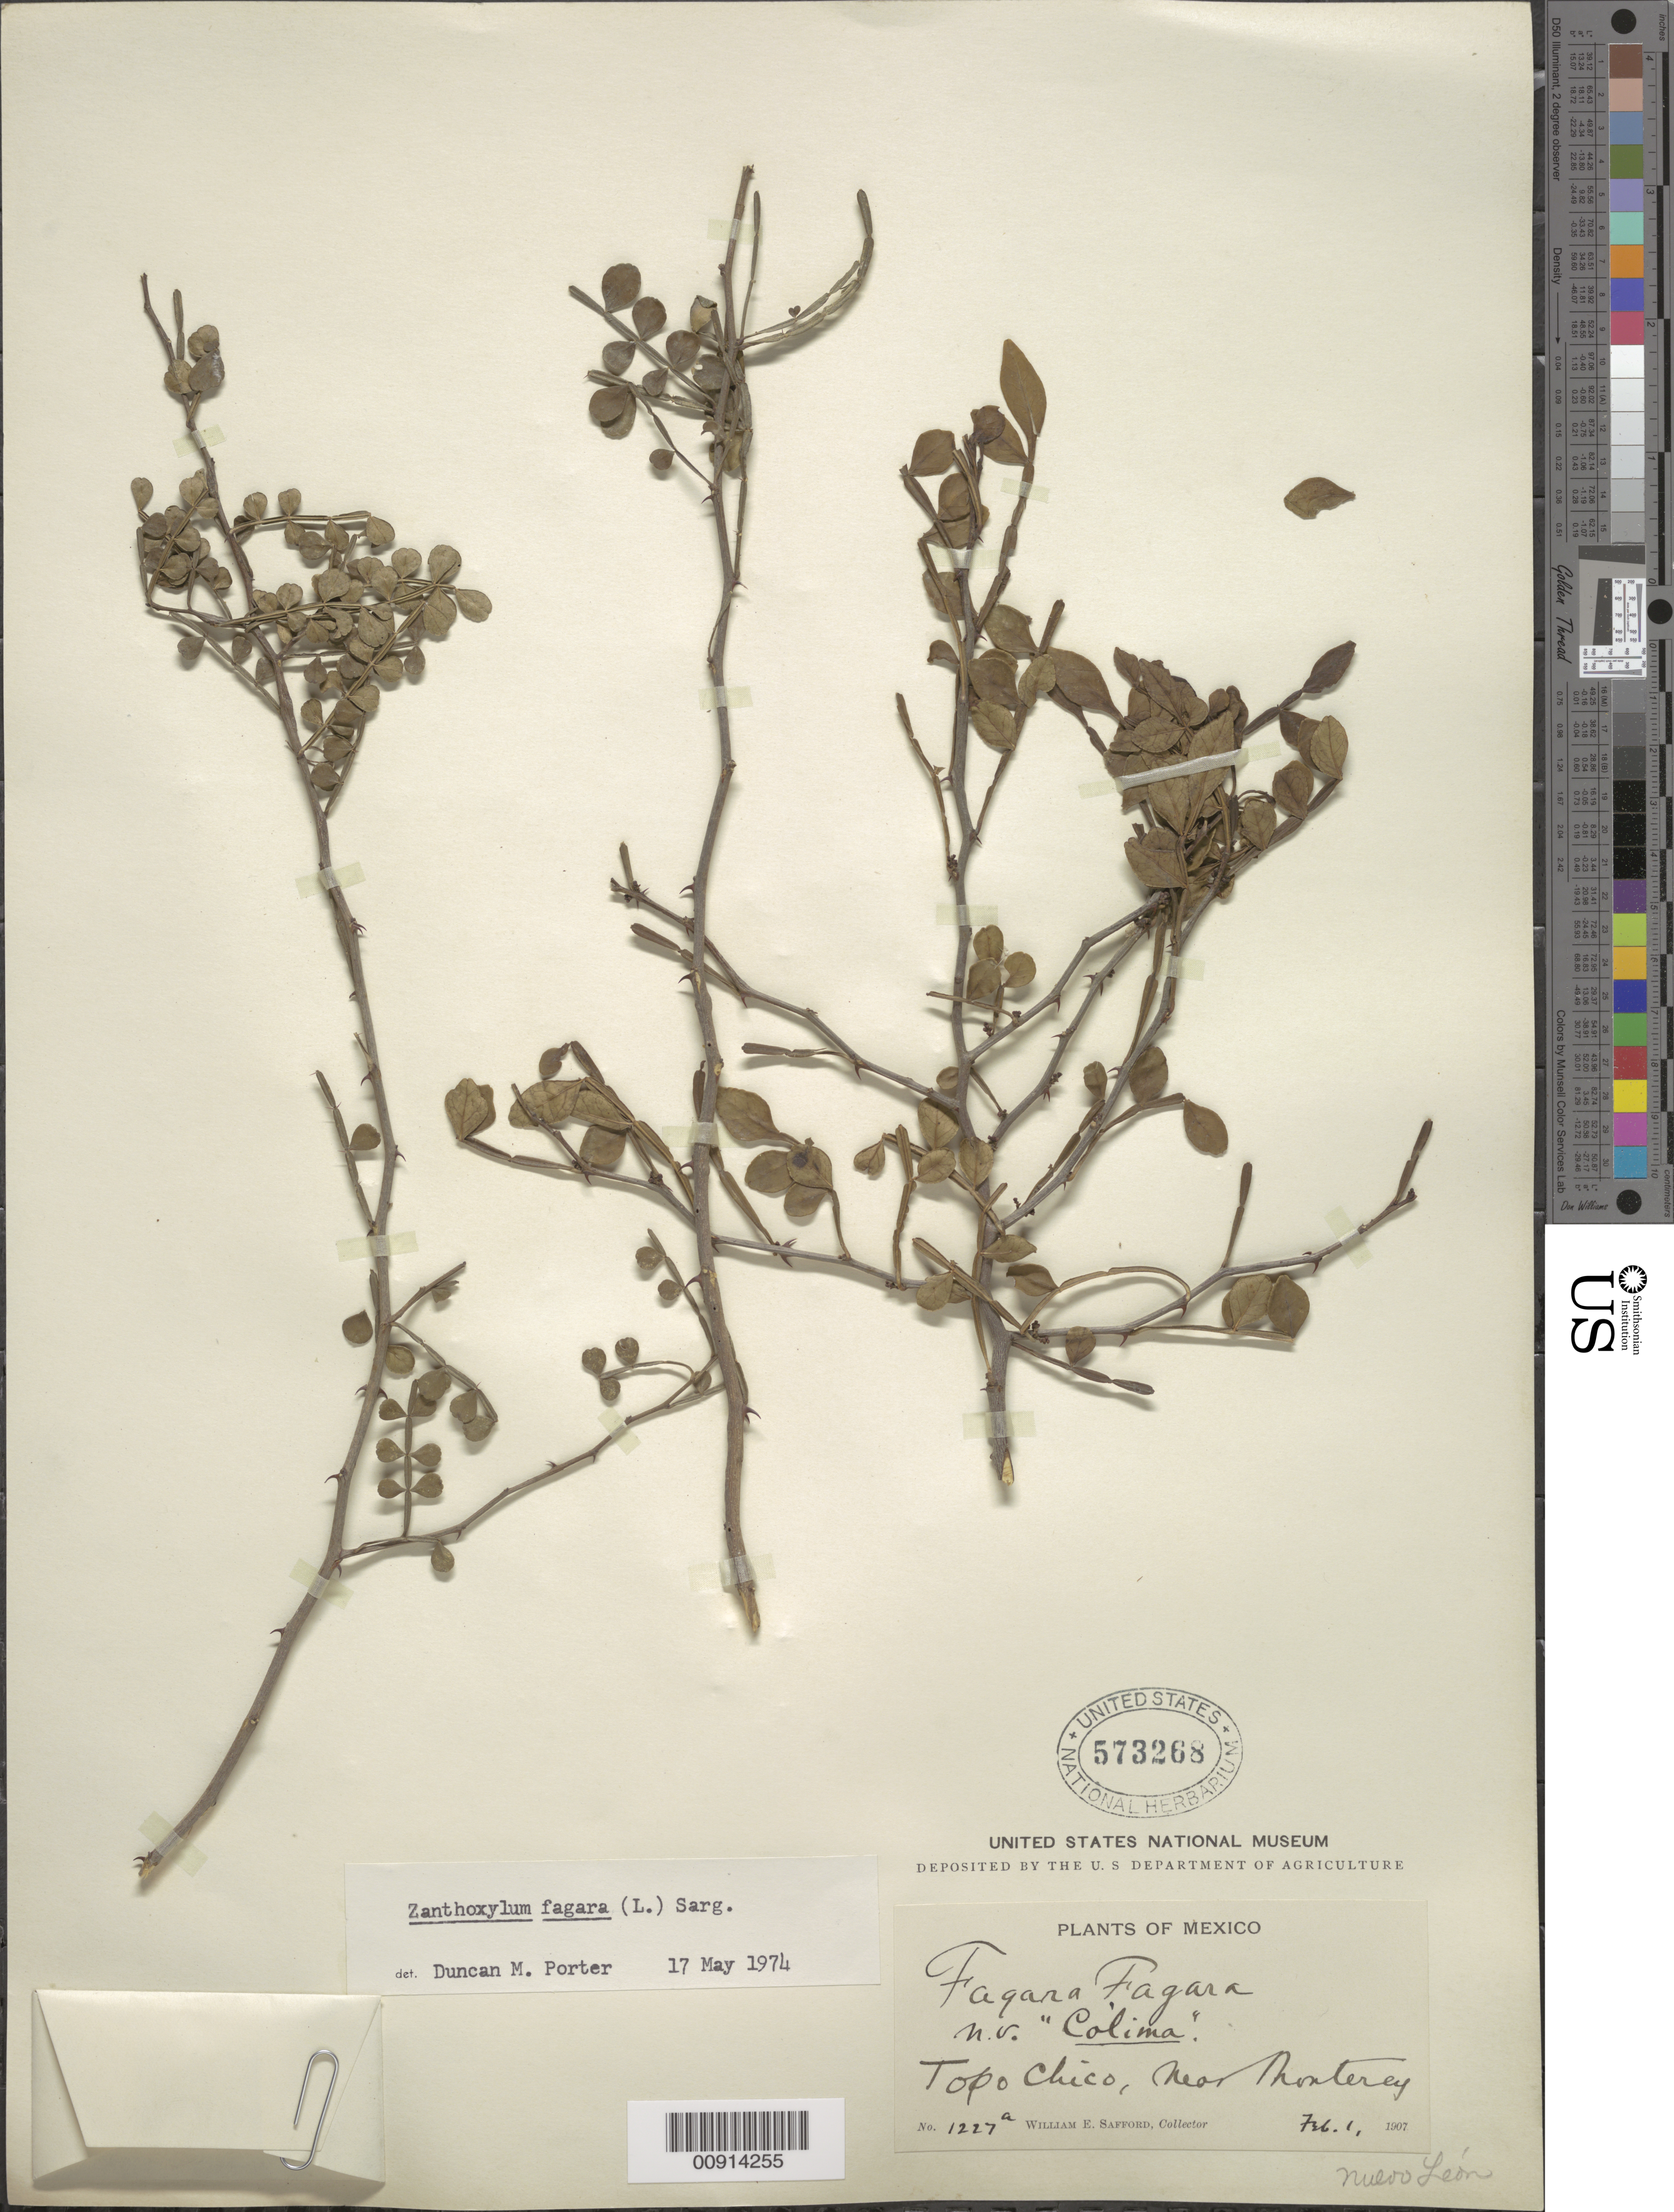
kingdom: Plantae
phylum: Tracheophyta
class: Magnoliopsida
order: Sapindales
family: Rutaceae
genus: Zanthoxylum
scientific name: Zanthoxylum fagara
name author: (L.) Sarg.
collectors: W. E. Safford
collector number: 1227 a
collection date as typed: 01 Feb 1907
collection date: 1907-02-01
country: Mexico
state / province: Nuevo León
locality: Topo Chico, near Monterey [sic].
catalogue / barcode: US 573268